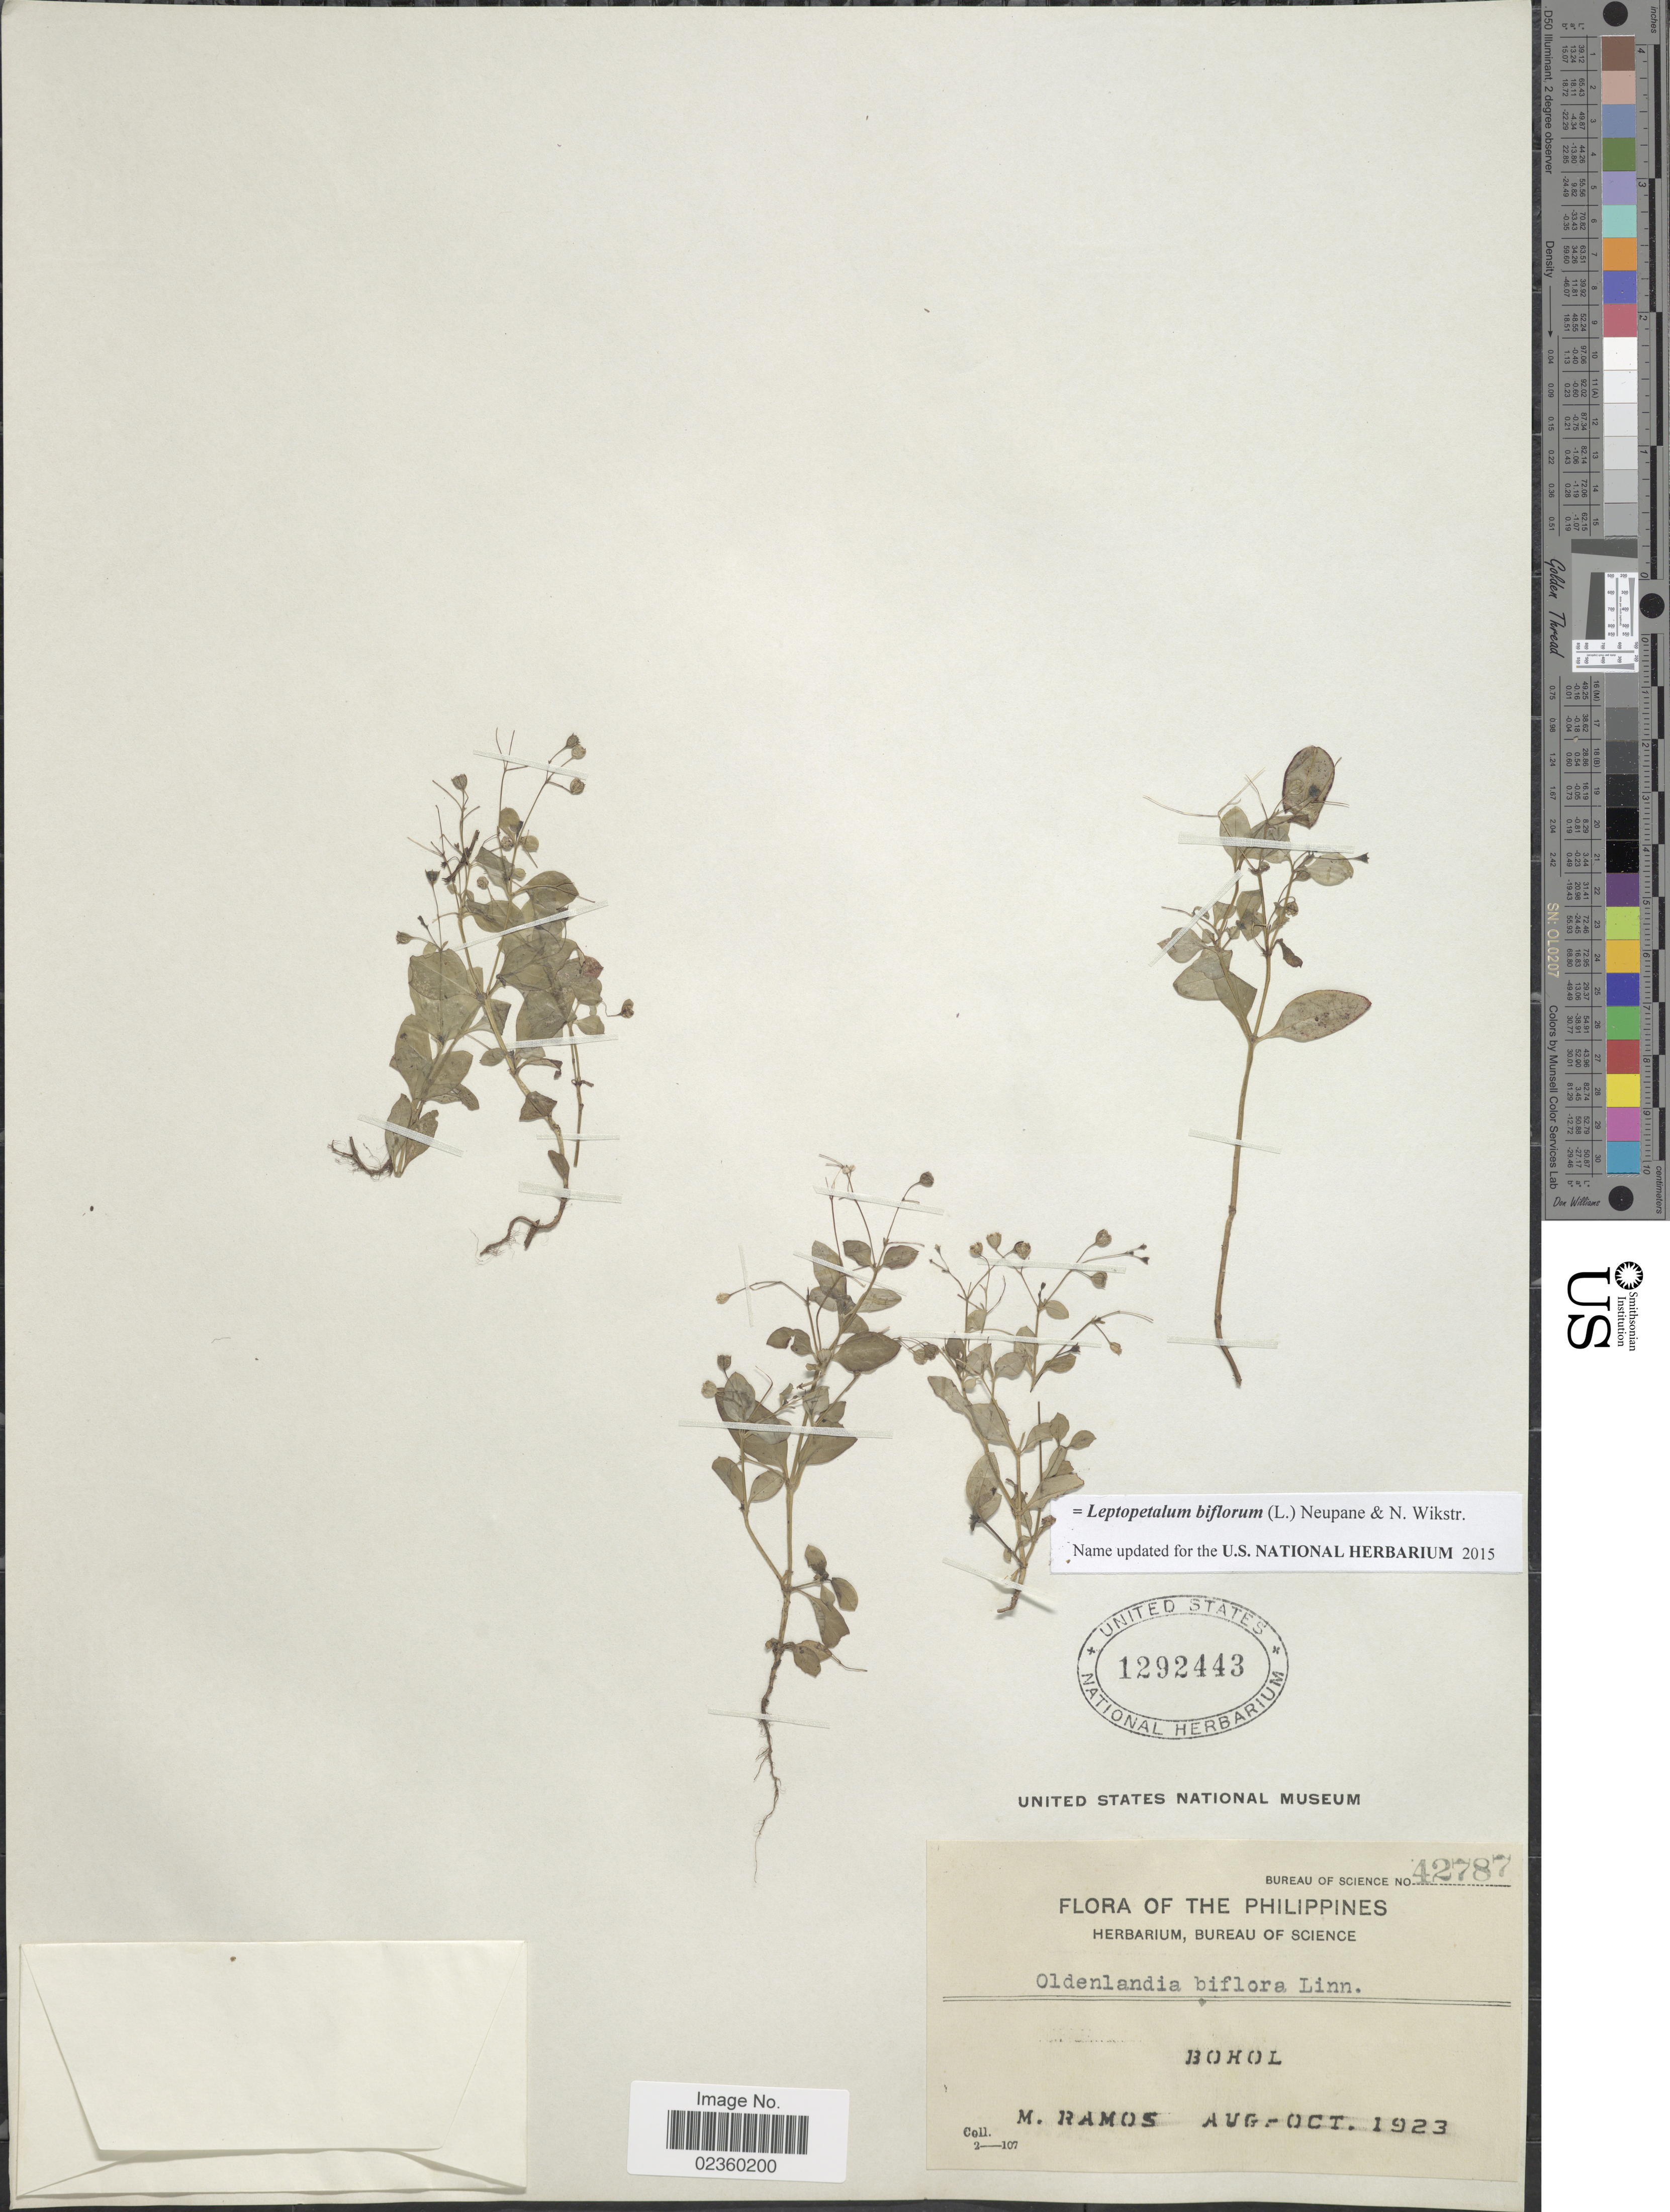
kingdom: Plantae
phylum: Tracheophyta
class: Magnoliopsida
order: Gentianales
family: Rubiaceae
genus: Leptopetalum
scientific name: Leptopetalum biflorum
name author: (L.) Neupane & N. Wikstr.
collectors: M. Ramos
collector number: Bureau of Science 42787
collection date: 1923-08/1923-10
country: Philippines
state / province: Central Visayas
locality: Bohol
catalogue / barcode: US 1292443